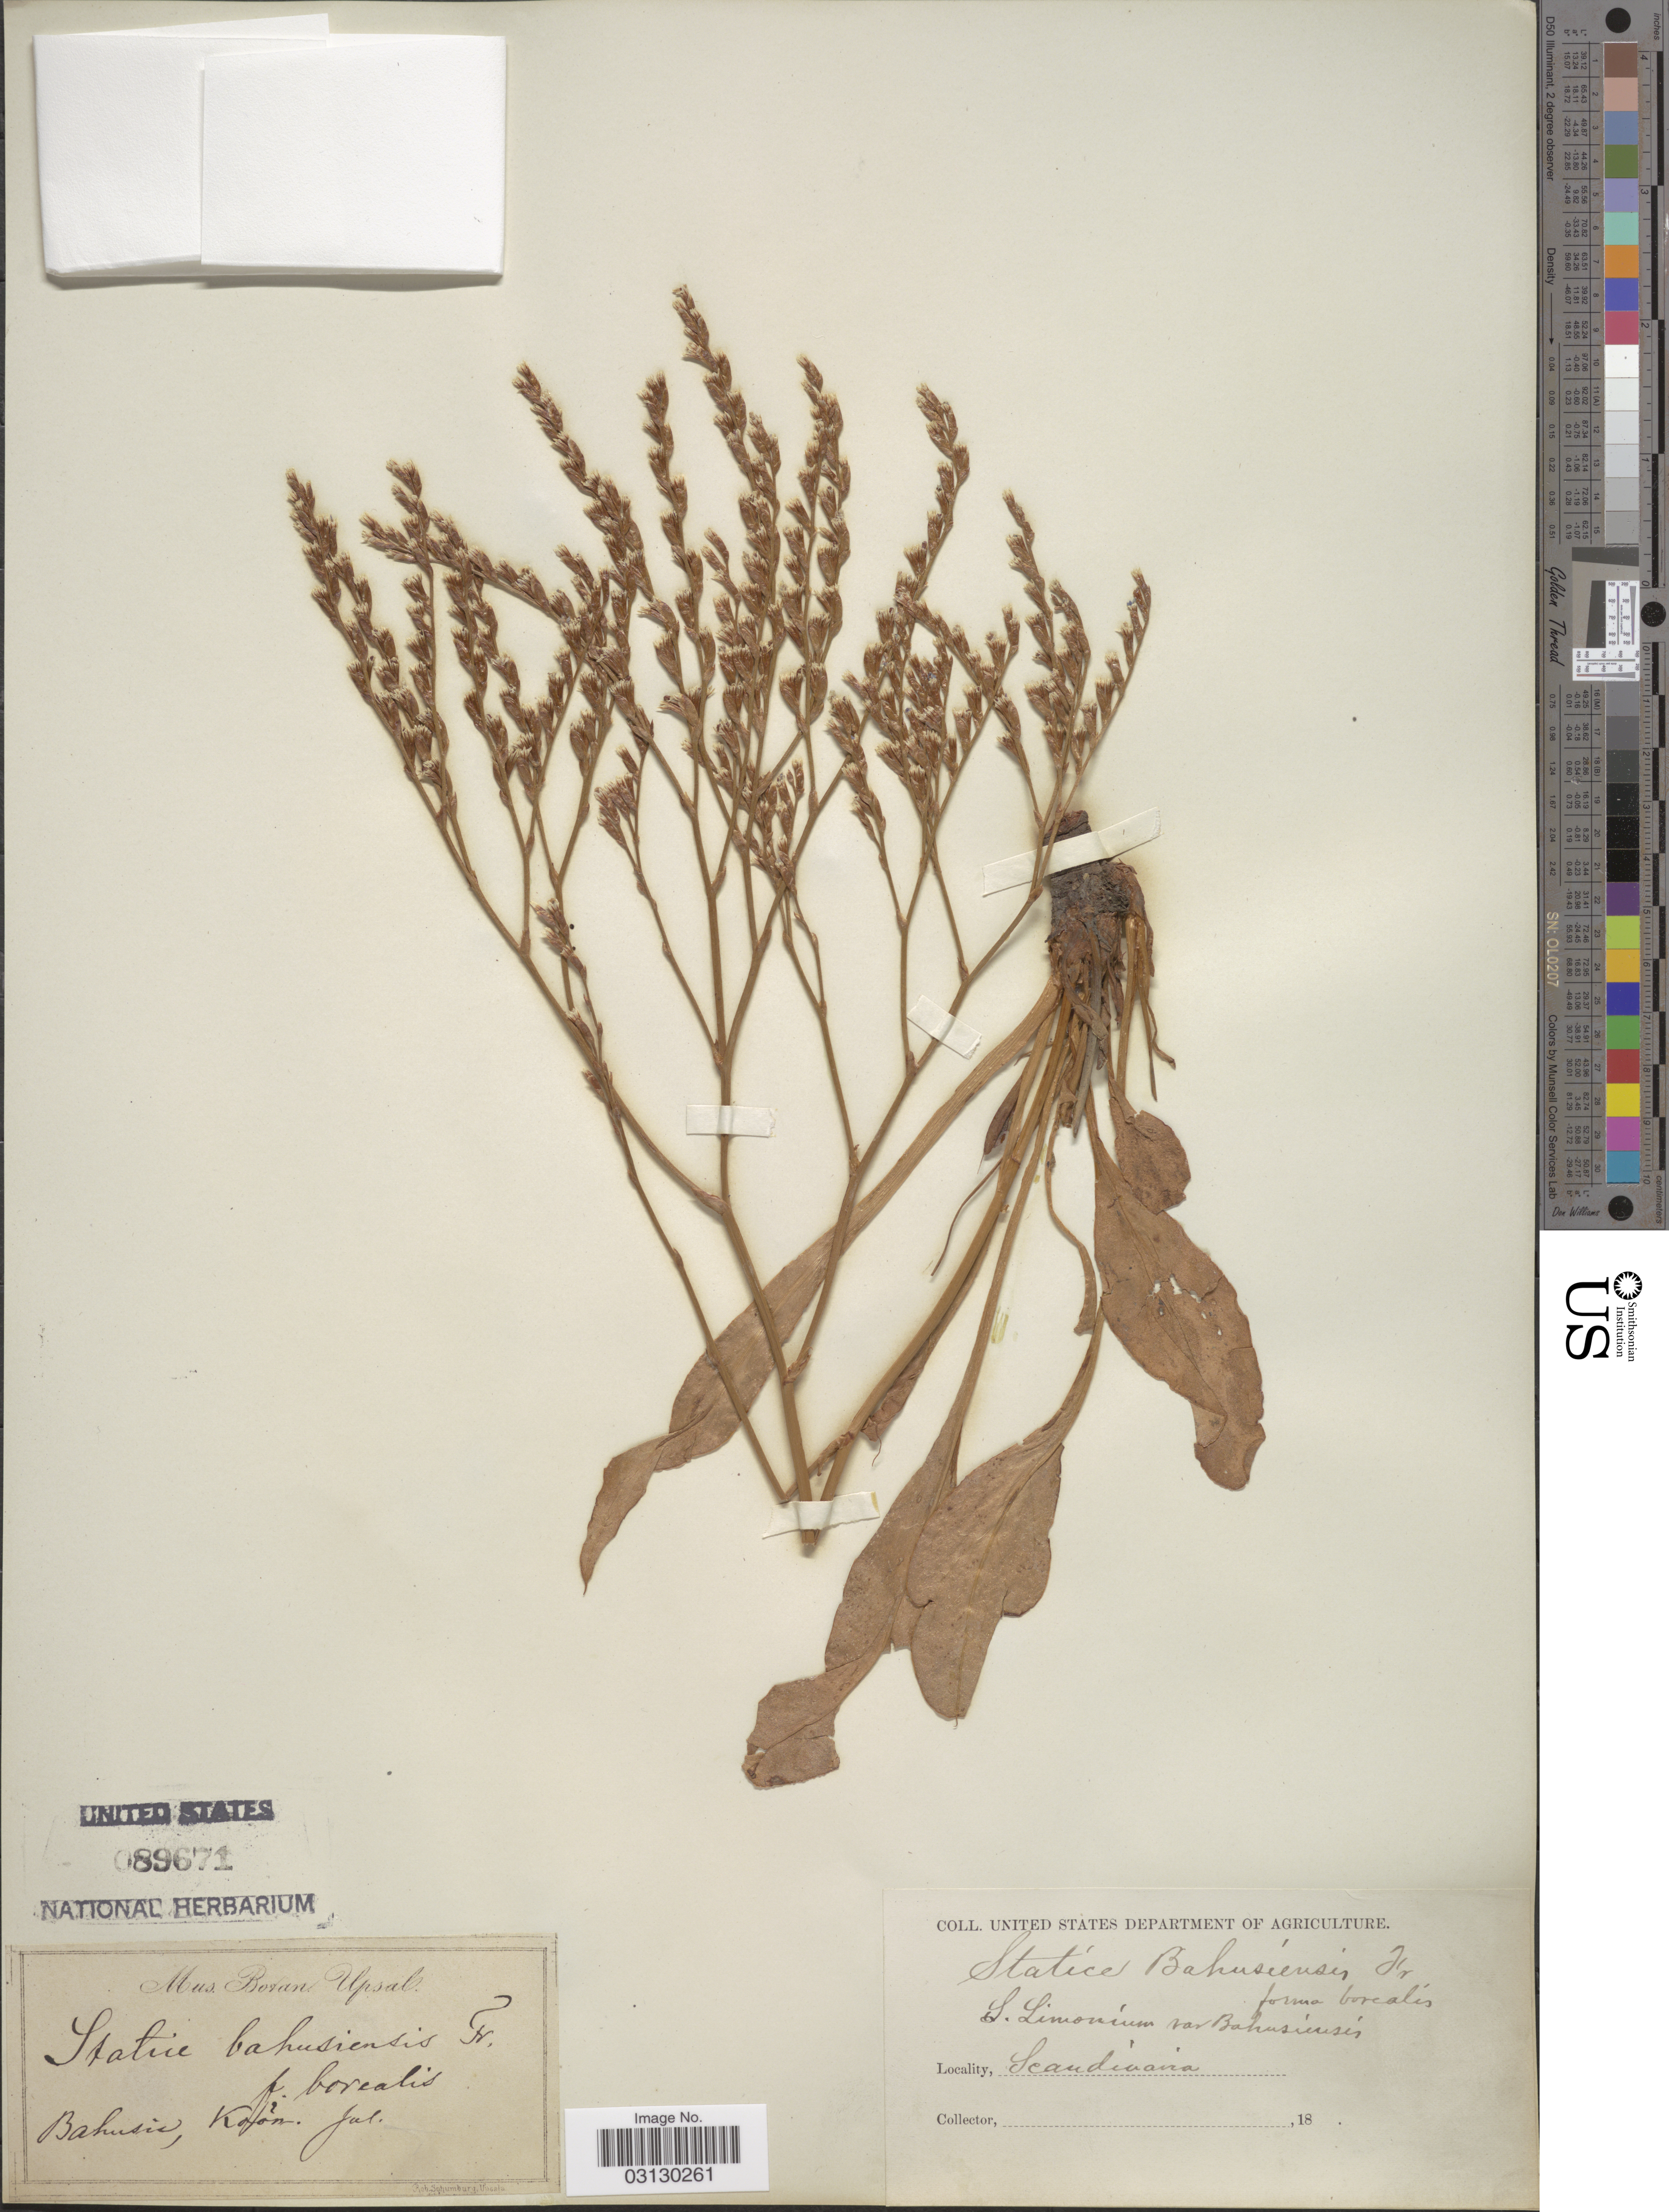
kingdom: Plantae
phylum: Tracheophyta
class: Magnoliopsida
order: Caryophyllales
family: Plumbaginaceae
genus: Limonium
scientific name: Limonium humile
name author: Mill.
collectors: United States Department of Agriculture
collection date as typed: Jul 18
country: Sweden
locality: Scandinavia, Bahusia, Koon.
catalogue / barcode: US 89671